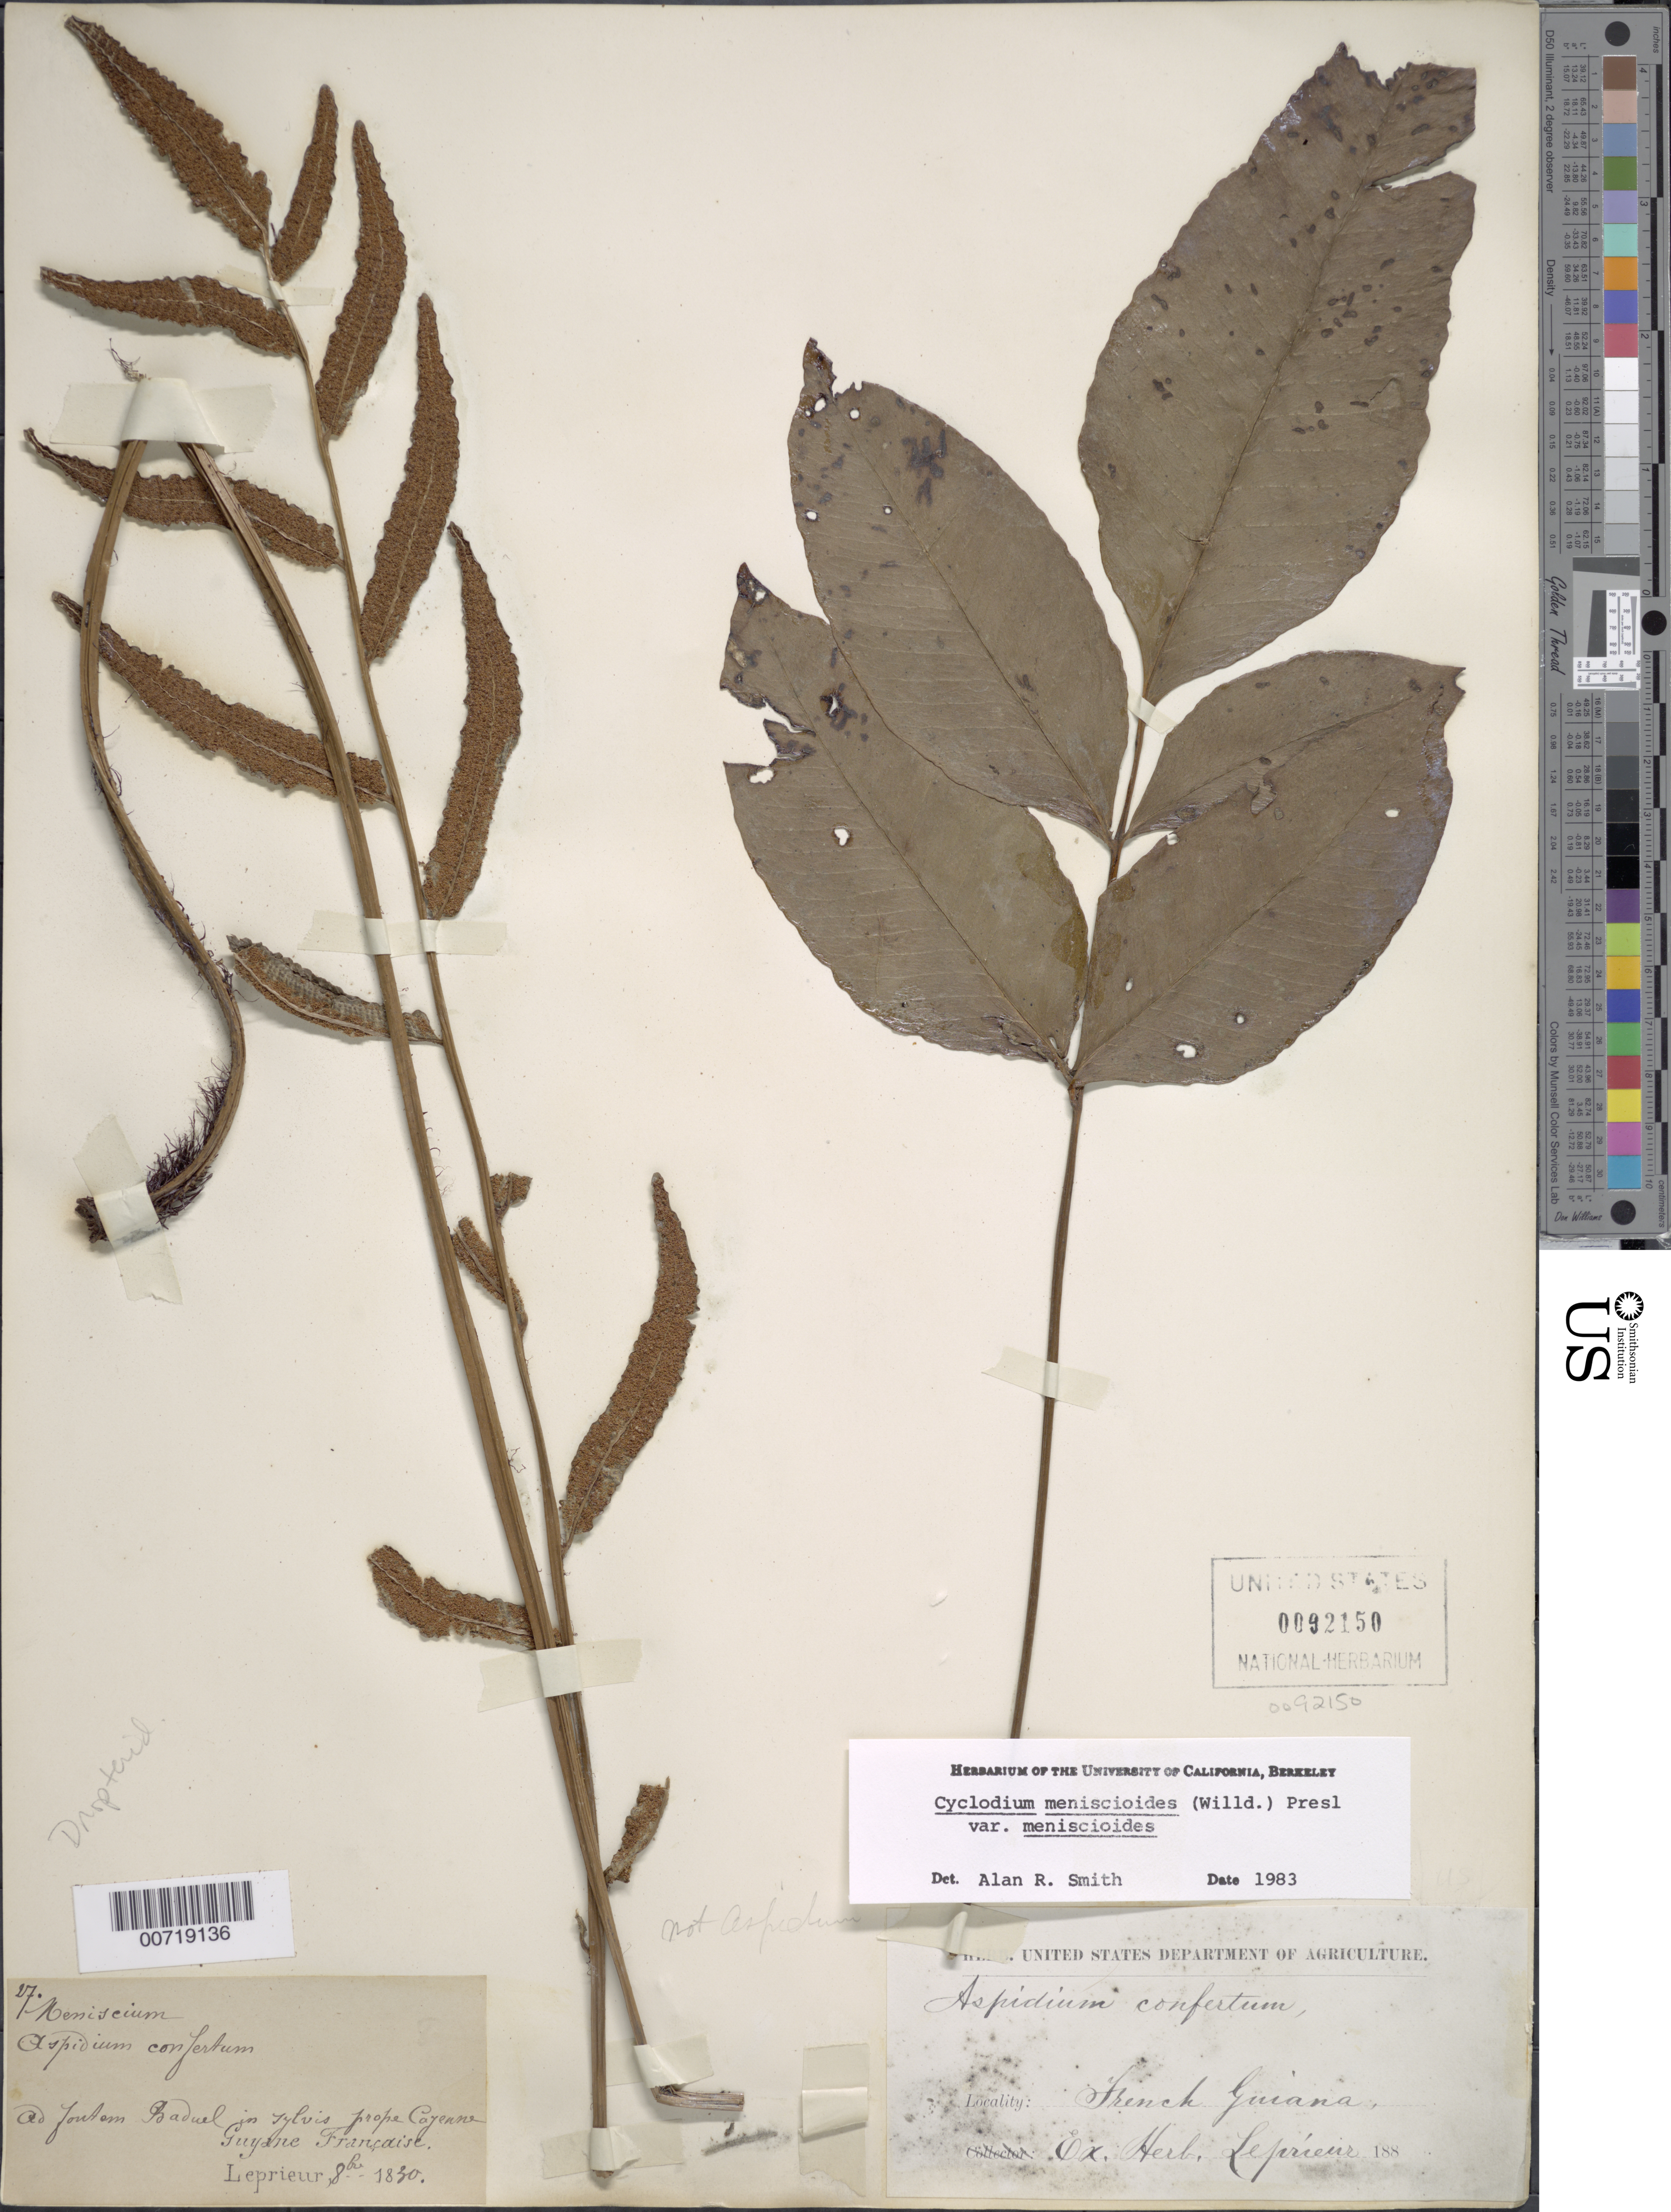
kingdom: Plantae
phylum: Tracheophyta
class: Polypodiopsida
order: Polypodiales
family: Dryopteridaceae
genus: Cyclodium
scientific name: Cyclodium meniscioides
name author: (Willd.) C. Presl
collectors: F. M. R. Leprieur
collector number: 27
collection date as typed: August 1830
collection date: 1830-08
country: French Guiana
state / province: Cayenne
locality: Cayenne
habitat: Ad fontem Baduel in sylvis prope Cayenne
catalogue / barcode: US 92150